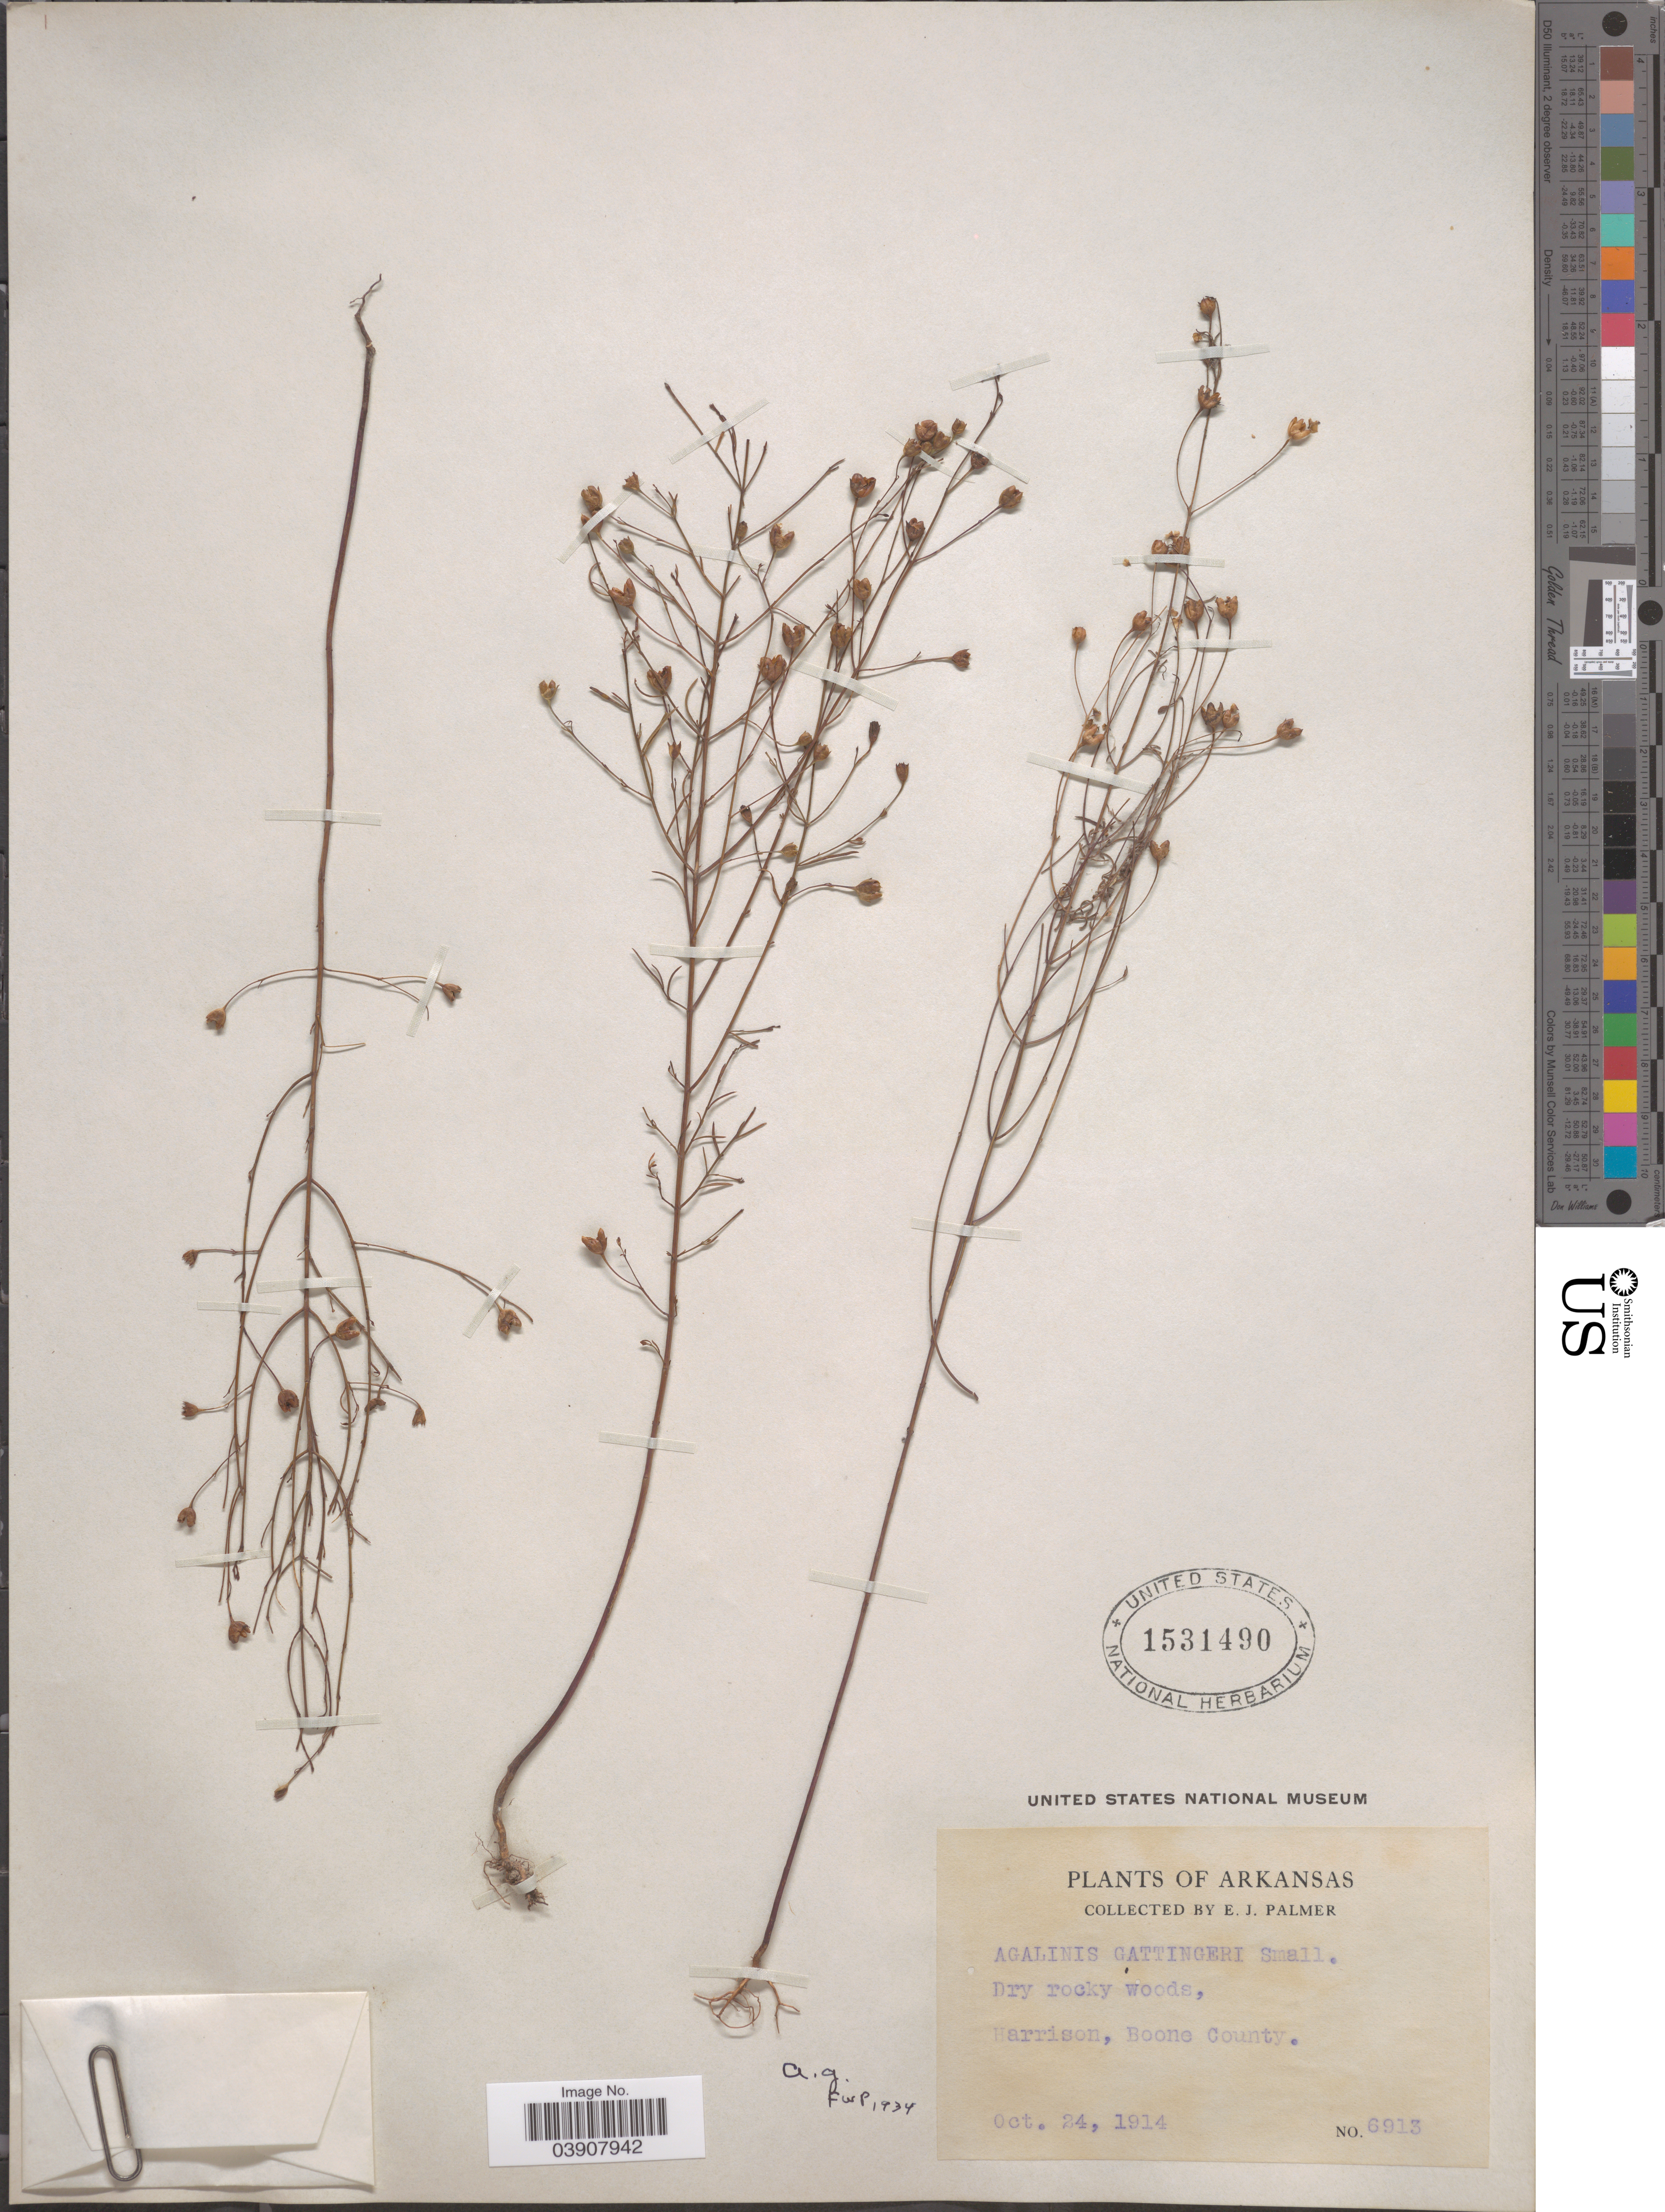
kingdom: Plantae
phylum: Tracheophyta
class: Magnoliopsida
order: Lamiales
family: Orobanchaceae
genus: Agalinis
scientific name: Agalinis gattingeri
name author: (Small) Small ex Britton & A. Br.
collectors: E. J. Palmer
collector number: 6913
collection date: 1914-10-24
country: United States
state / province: Arkansas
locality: Harrison, Boone County.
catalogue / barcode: US 1531490